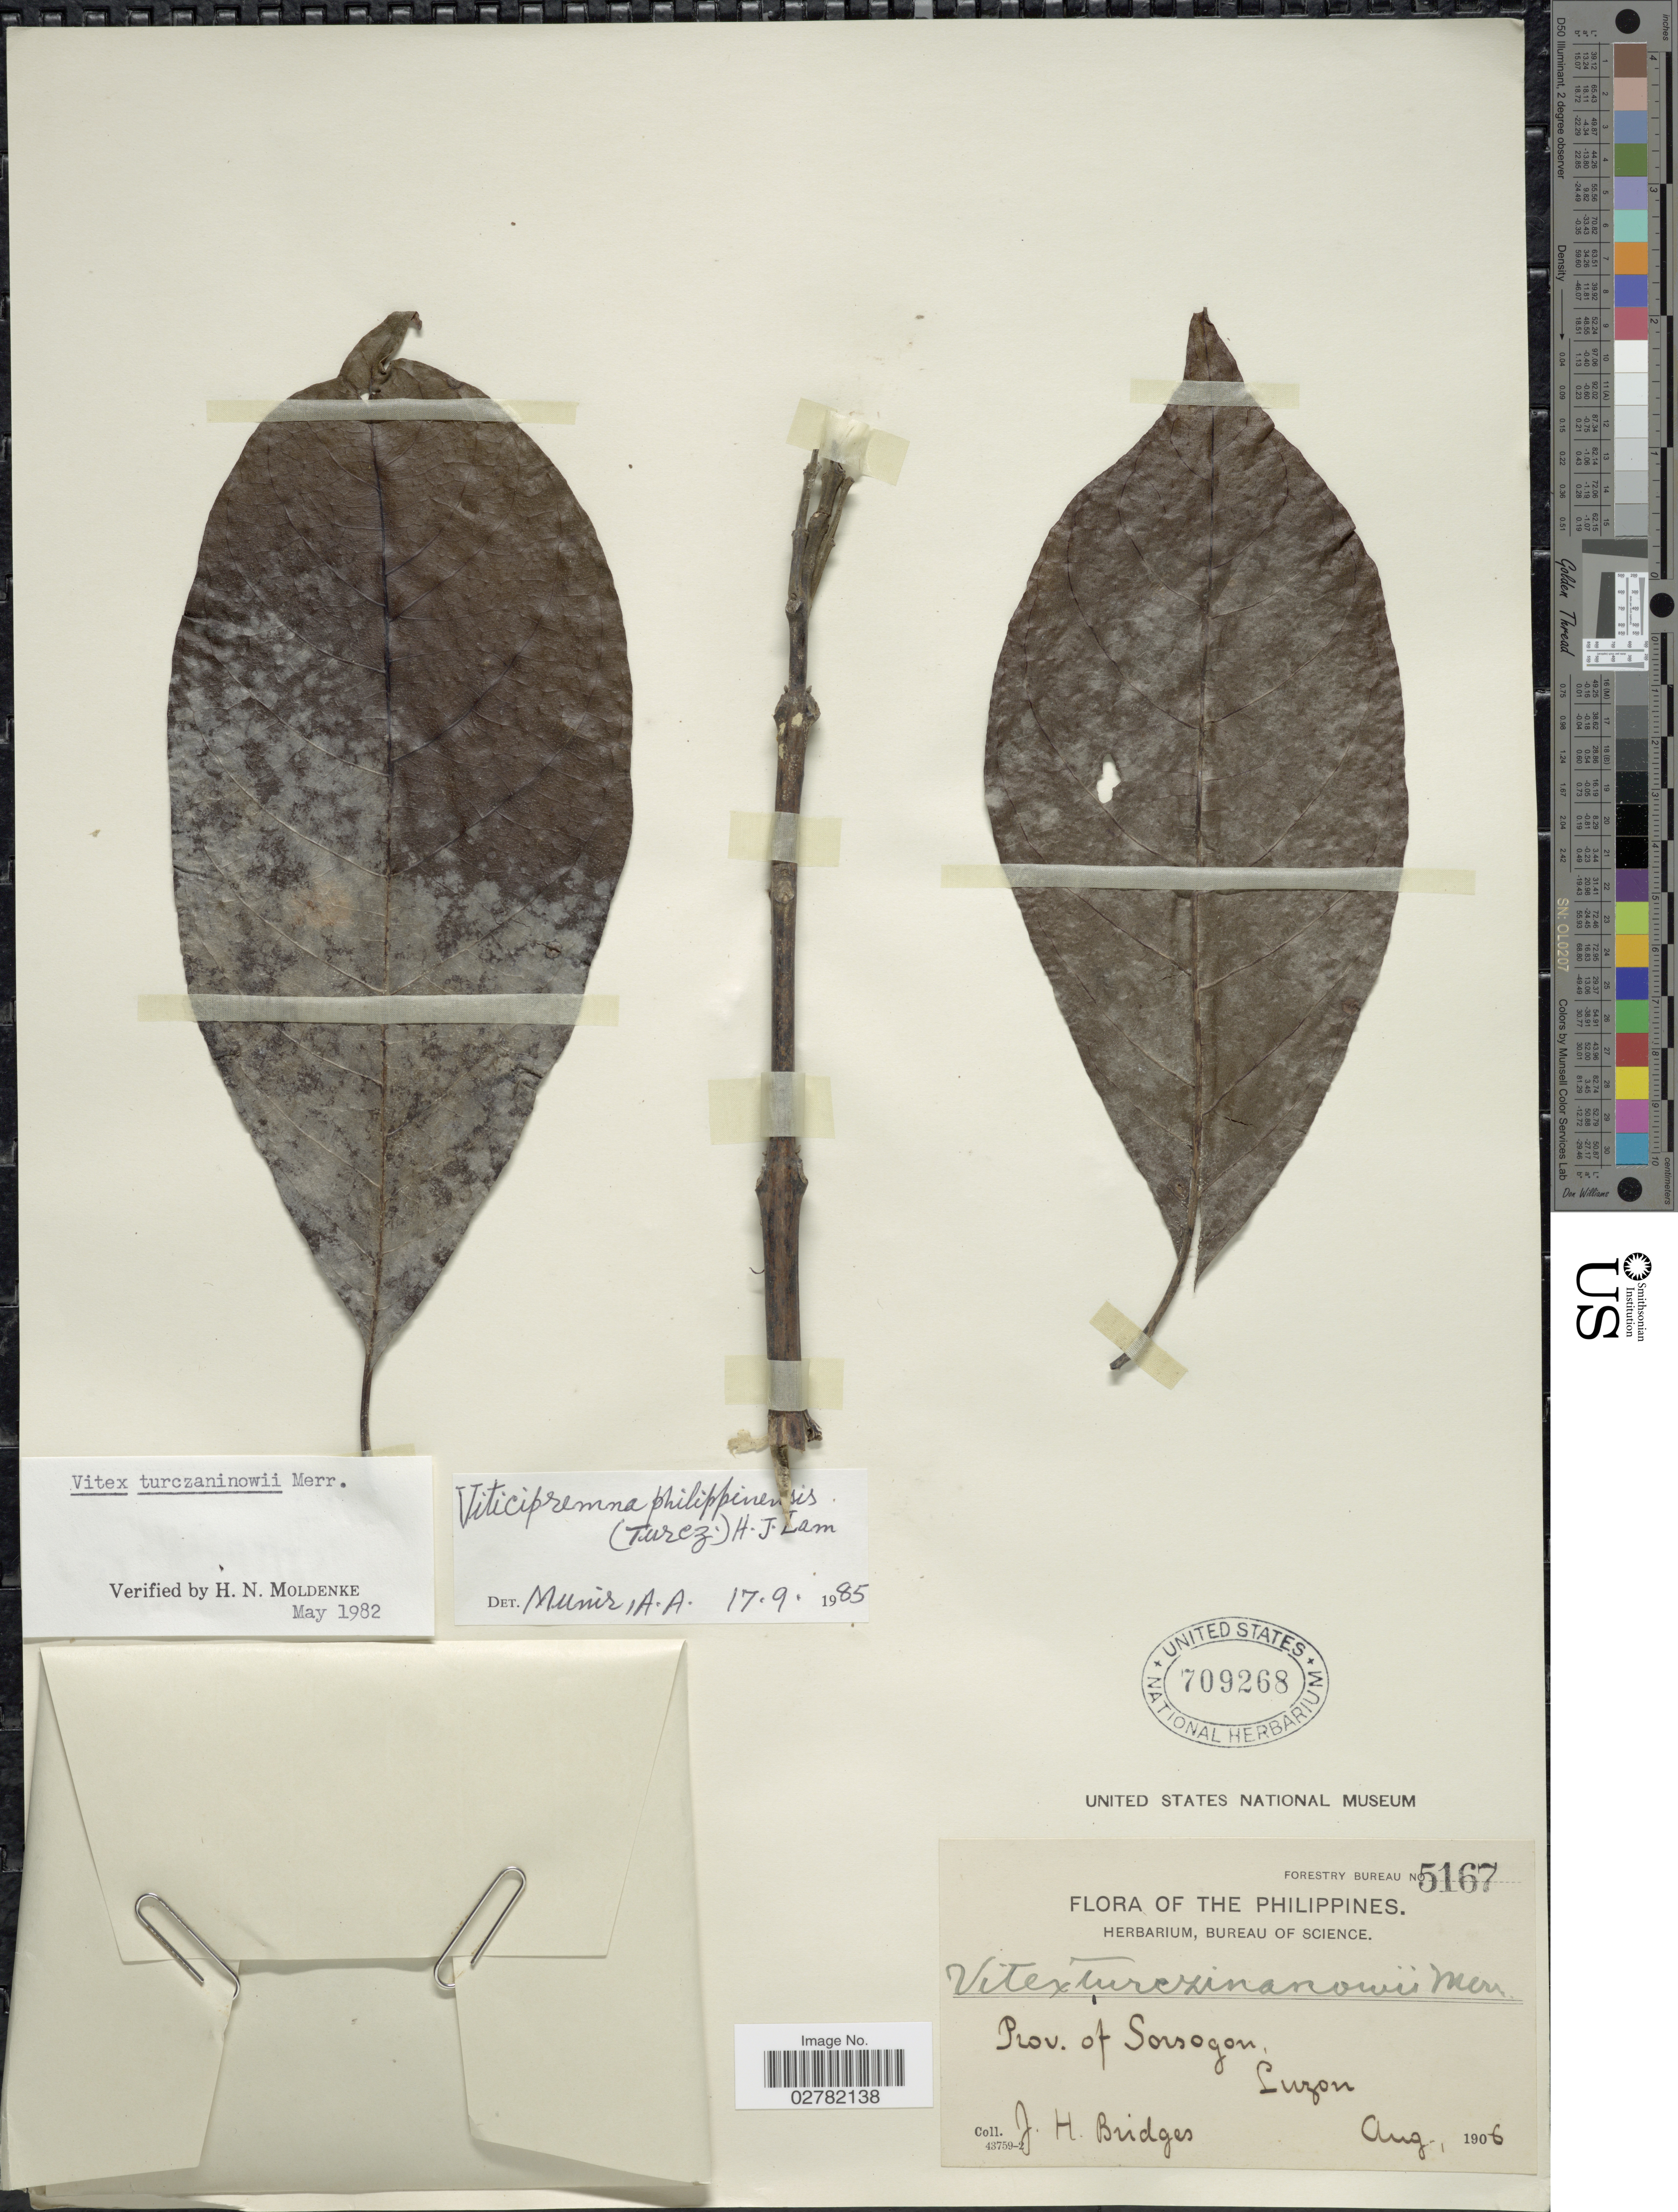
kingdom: Plantae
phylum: Tracheophyta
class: Magnoliopsida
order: Lamiales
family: Lamiaceae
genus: Viticipremna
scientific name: Viticipremna philippinensis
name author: (Turcz.) H.J. Lam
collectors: J. Bridges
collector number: Forestry Bureau 5167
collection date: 1906-08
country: Philippines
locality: Prov. of Sorsogon, Luzon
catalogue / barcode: US 709268